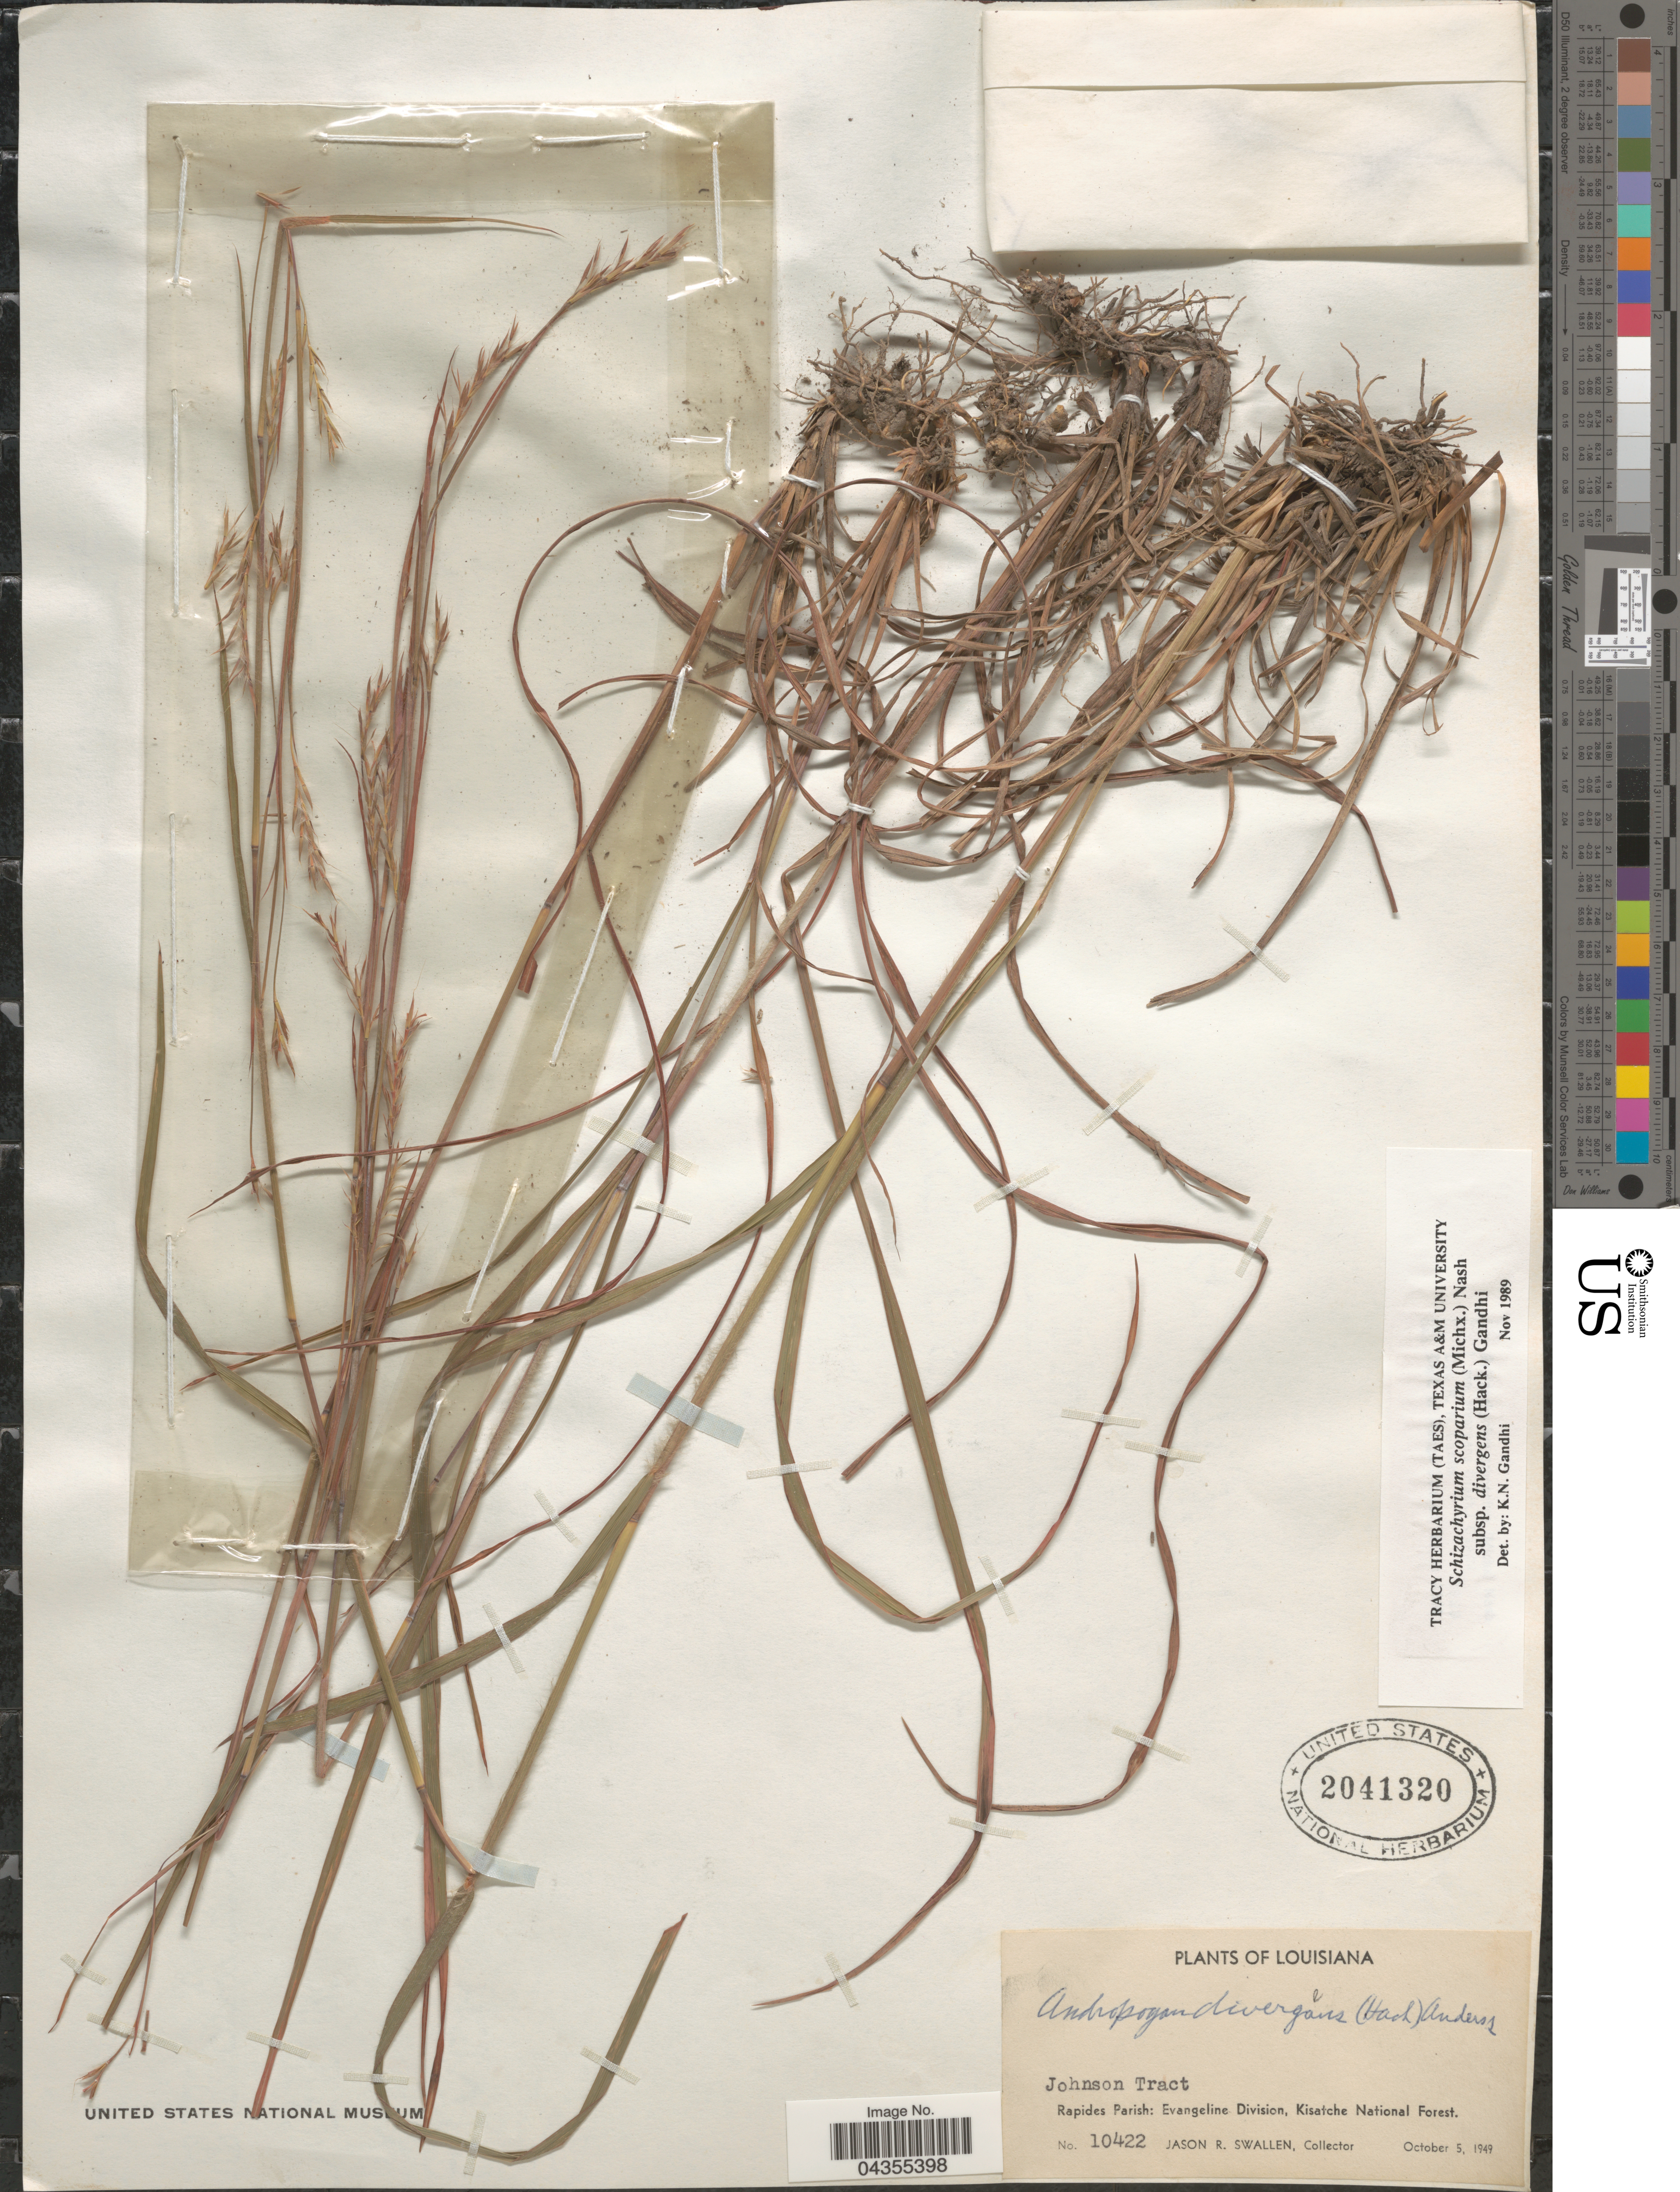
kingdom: Plantae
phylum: Tracheophyta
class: Liliopsida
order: Poales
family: Poaceae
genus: Schizachyrium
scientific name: Schizachyrium scoparium var. scoparium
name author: (Michx.) Nash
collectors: J. R. Swallen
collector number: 10422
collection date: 1949-10-05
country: United States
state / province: Louisiana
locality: Johnson Tract. Rapides Parish: Evangeline Division, Kisatche National Forest.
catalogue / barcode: US 2041320